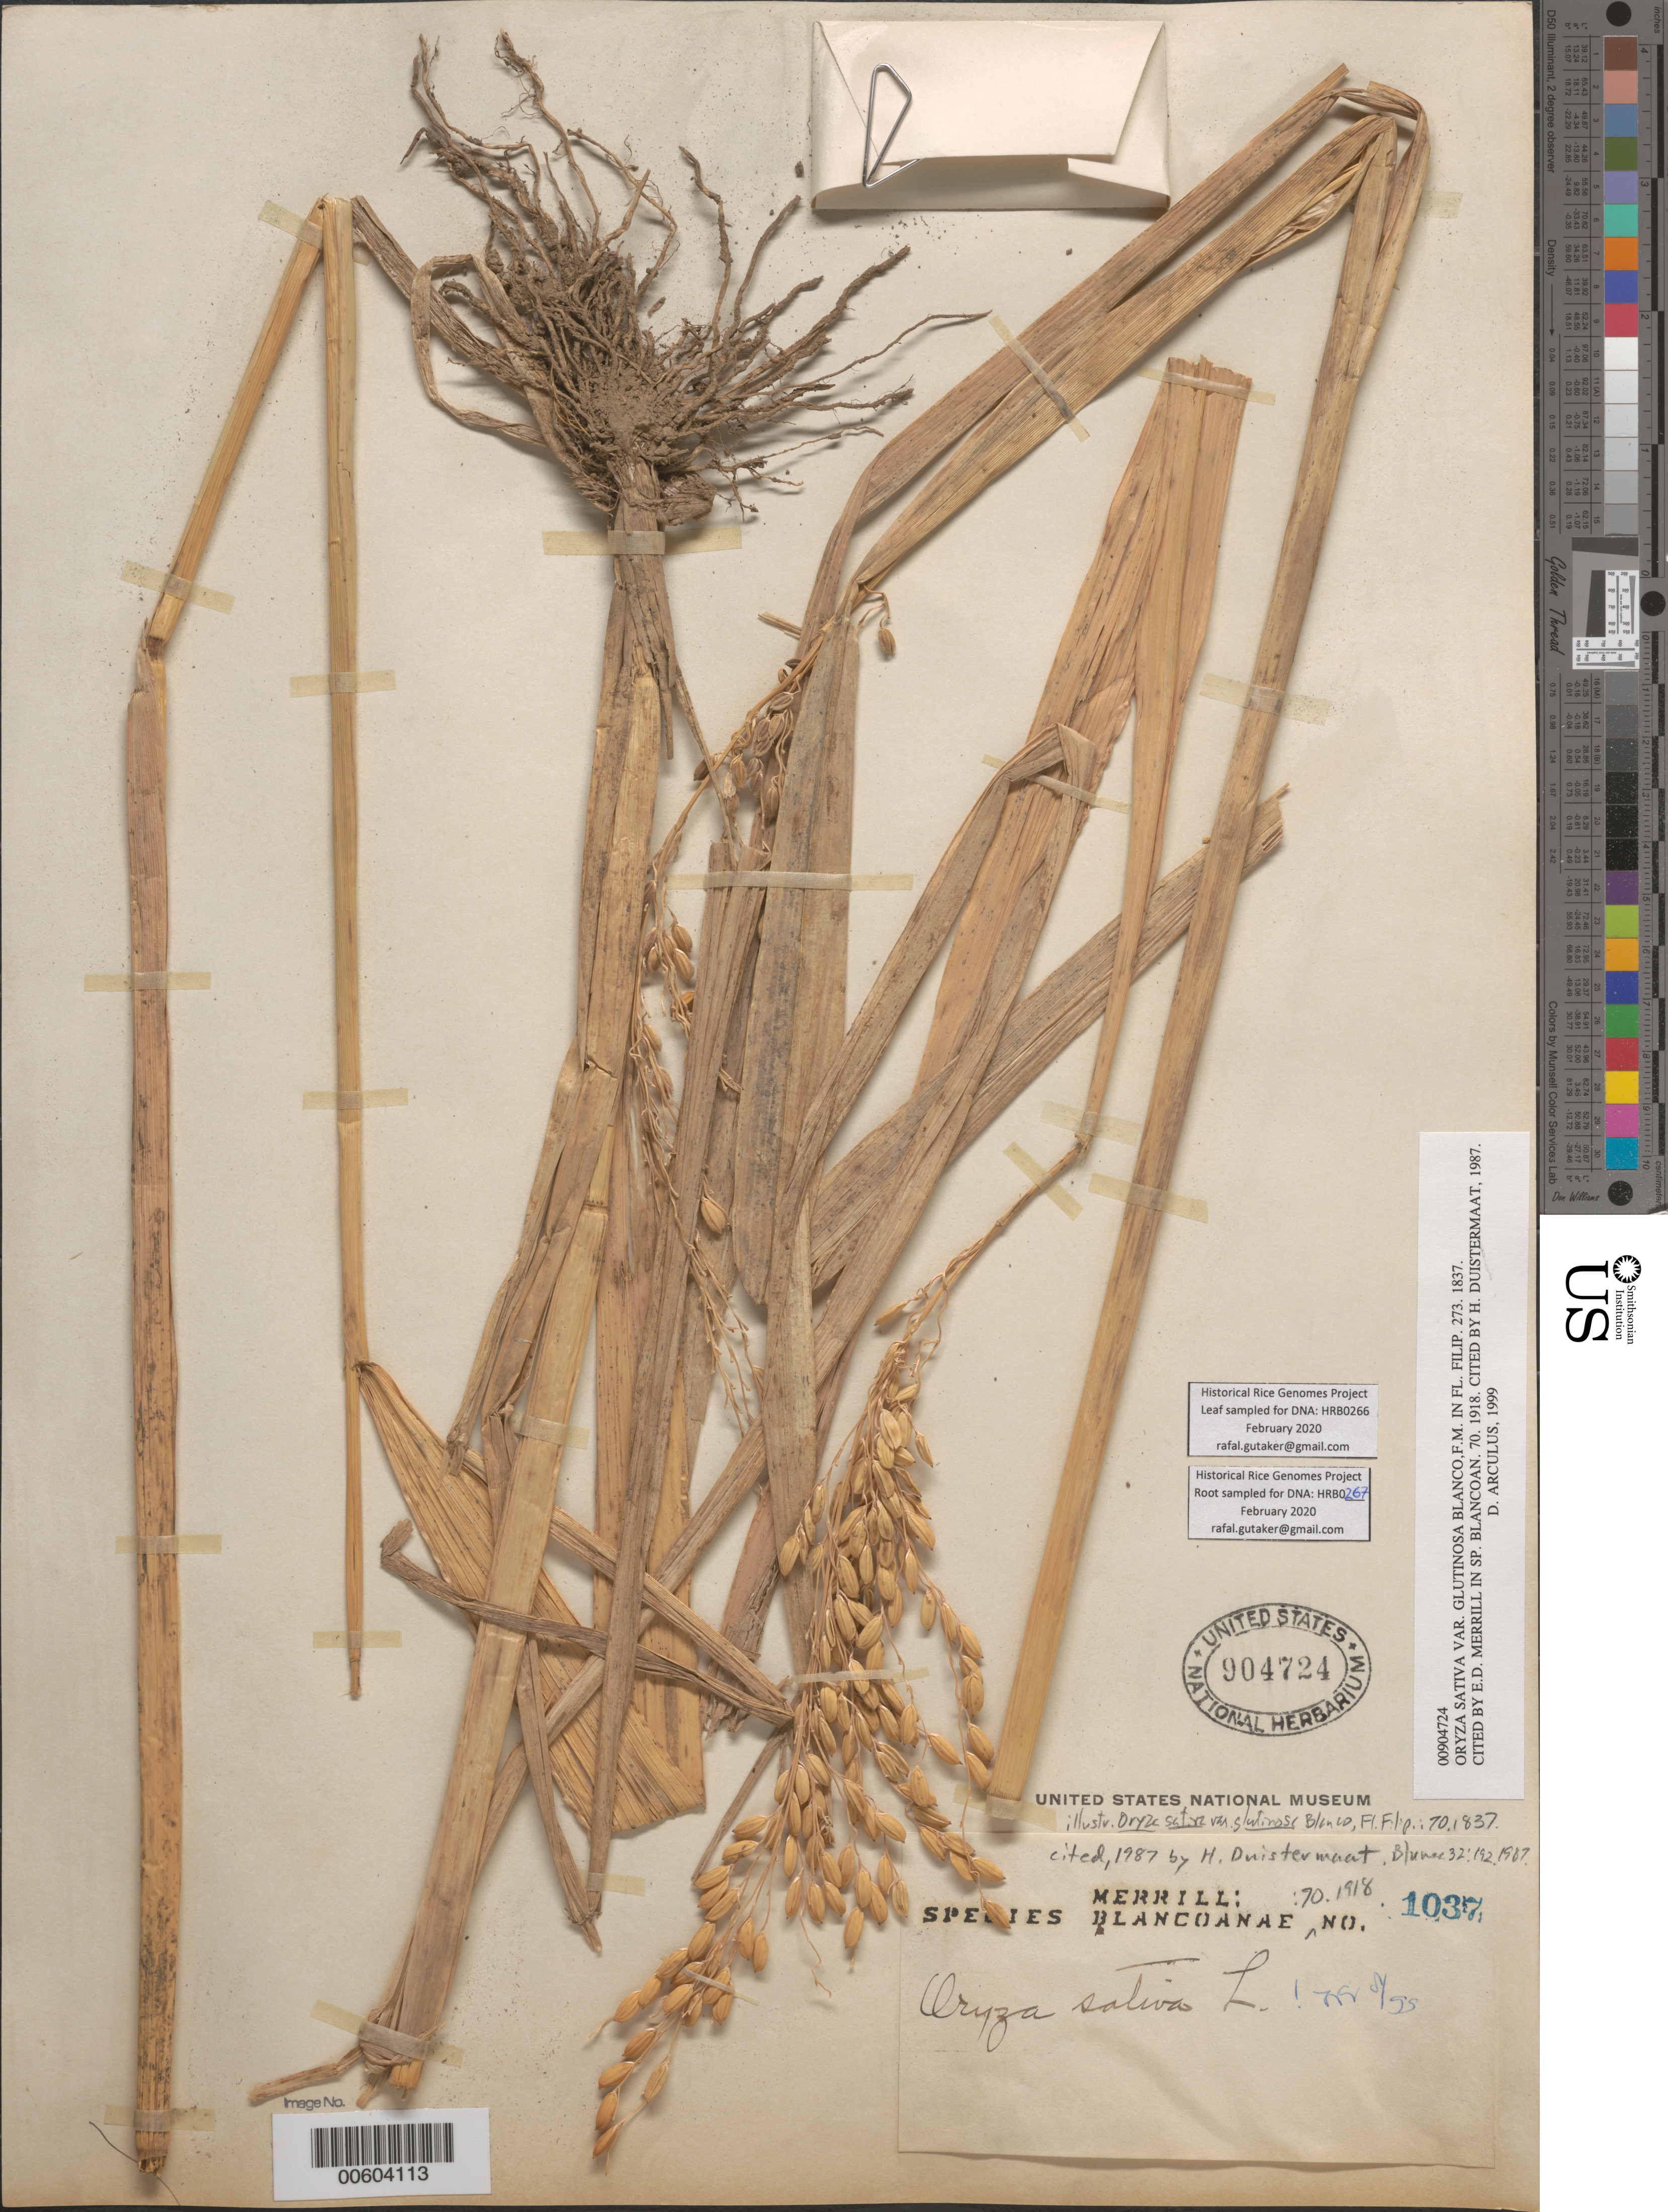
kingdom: Plantae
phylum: Tracheophyta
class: Liliopsida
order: Poales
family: Poaceae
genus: Oryza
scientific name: Oryza sativa var. glutinosa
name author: Blanco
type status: Isoneotype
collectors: E. D. Merrill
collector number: Sp. Blancoan. 1037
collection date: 1914-09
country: Philippines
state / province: National Capital Region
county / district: Manila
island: Luzon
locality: Manila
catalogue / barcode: US 904724